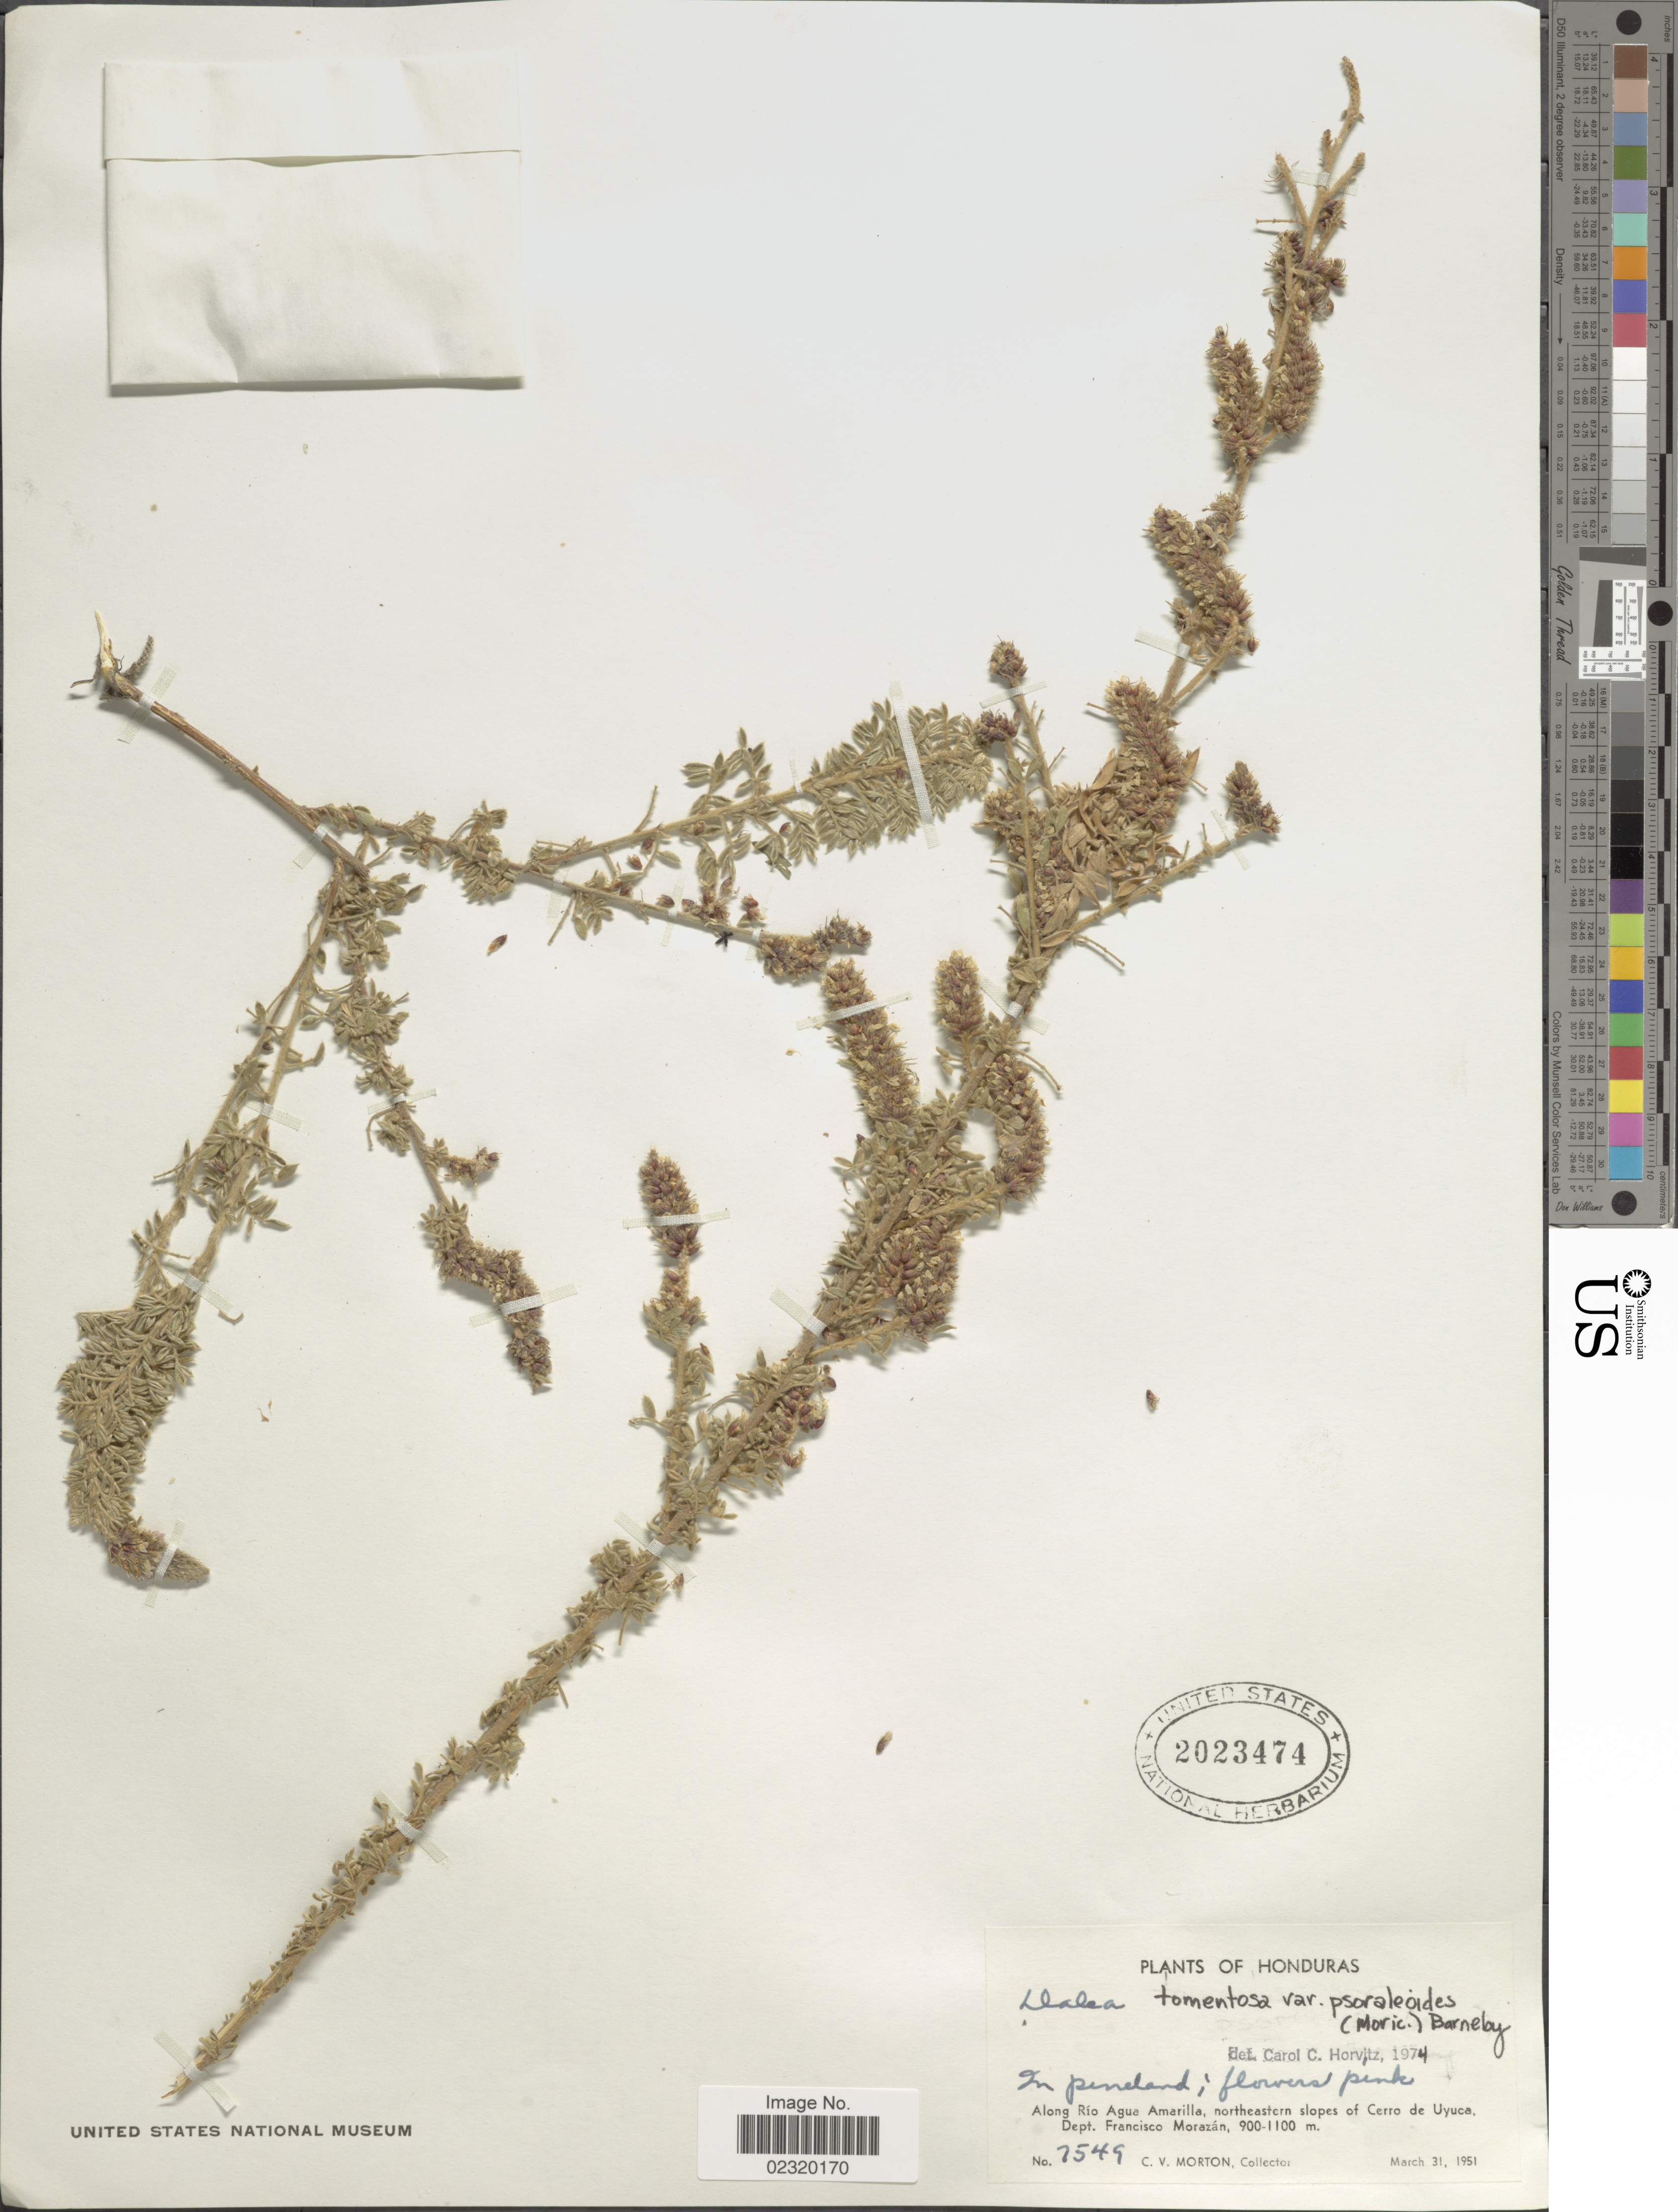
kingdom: Plantae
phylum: Tracheophyta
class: Magnoliopsida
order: Fabales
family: Fabaceae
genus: Dalea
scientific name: Dalea tomentosa var. psoraleoides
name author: (Moric.) Barneby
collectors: C. V. Morton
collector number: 7549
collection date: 1951-03-31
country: Honduras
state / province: Fco. Morazán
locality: Along Río Agua Amarilla, northeastern slopes of Cerro de Uyuca, Dept. Francisco Morazán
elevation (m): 900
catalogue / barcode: US 2023474